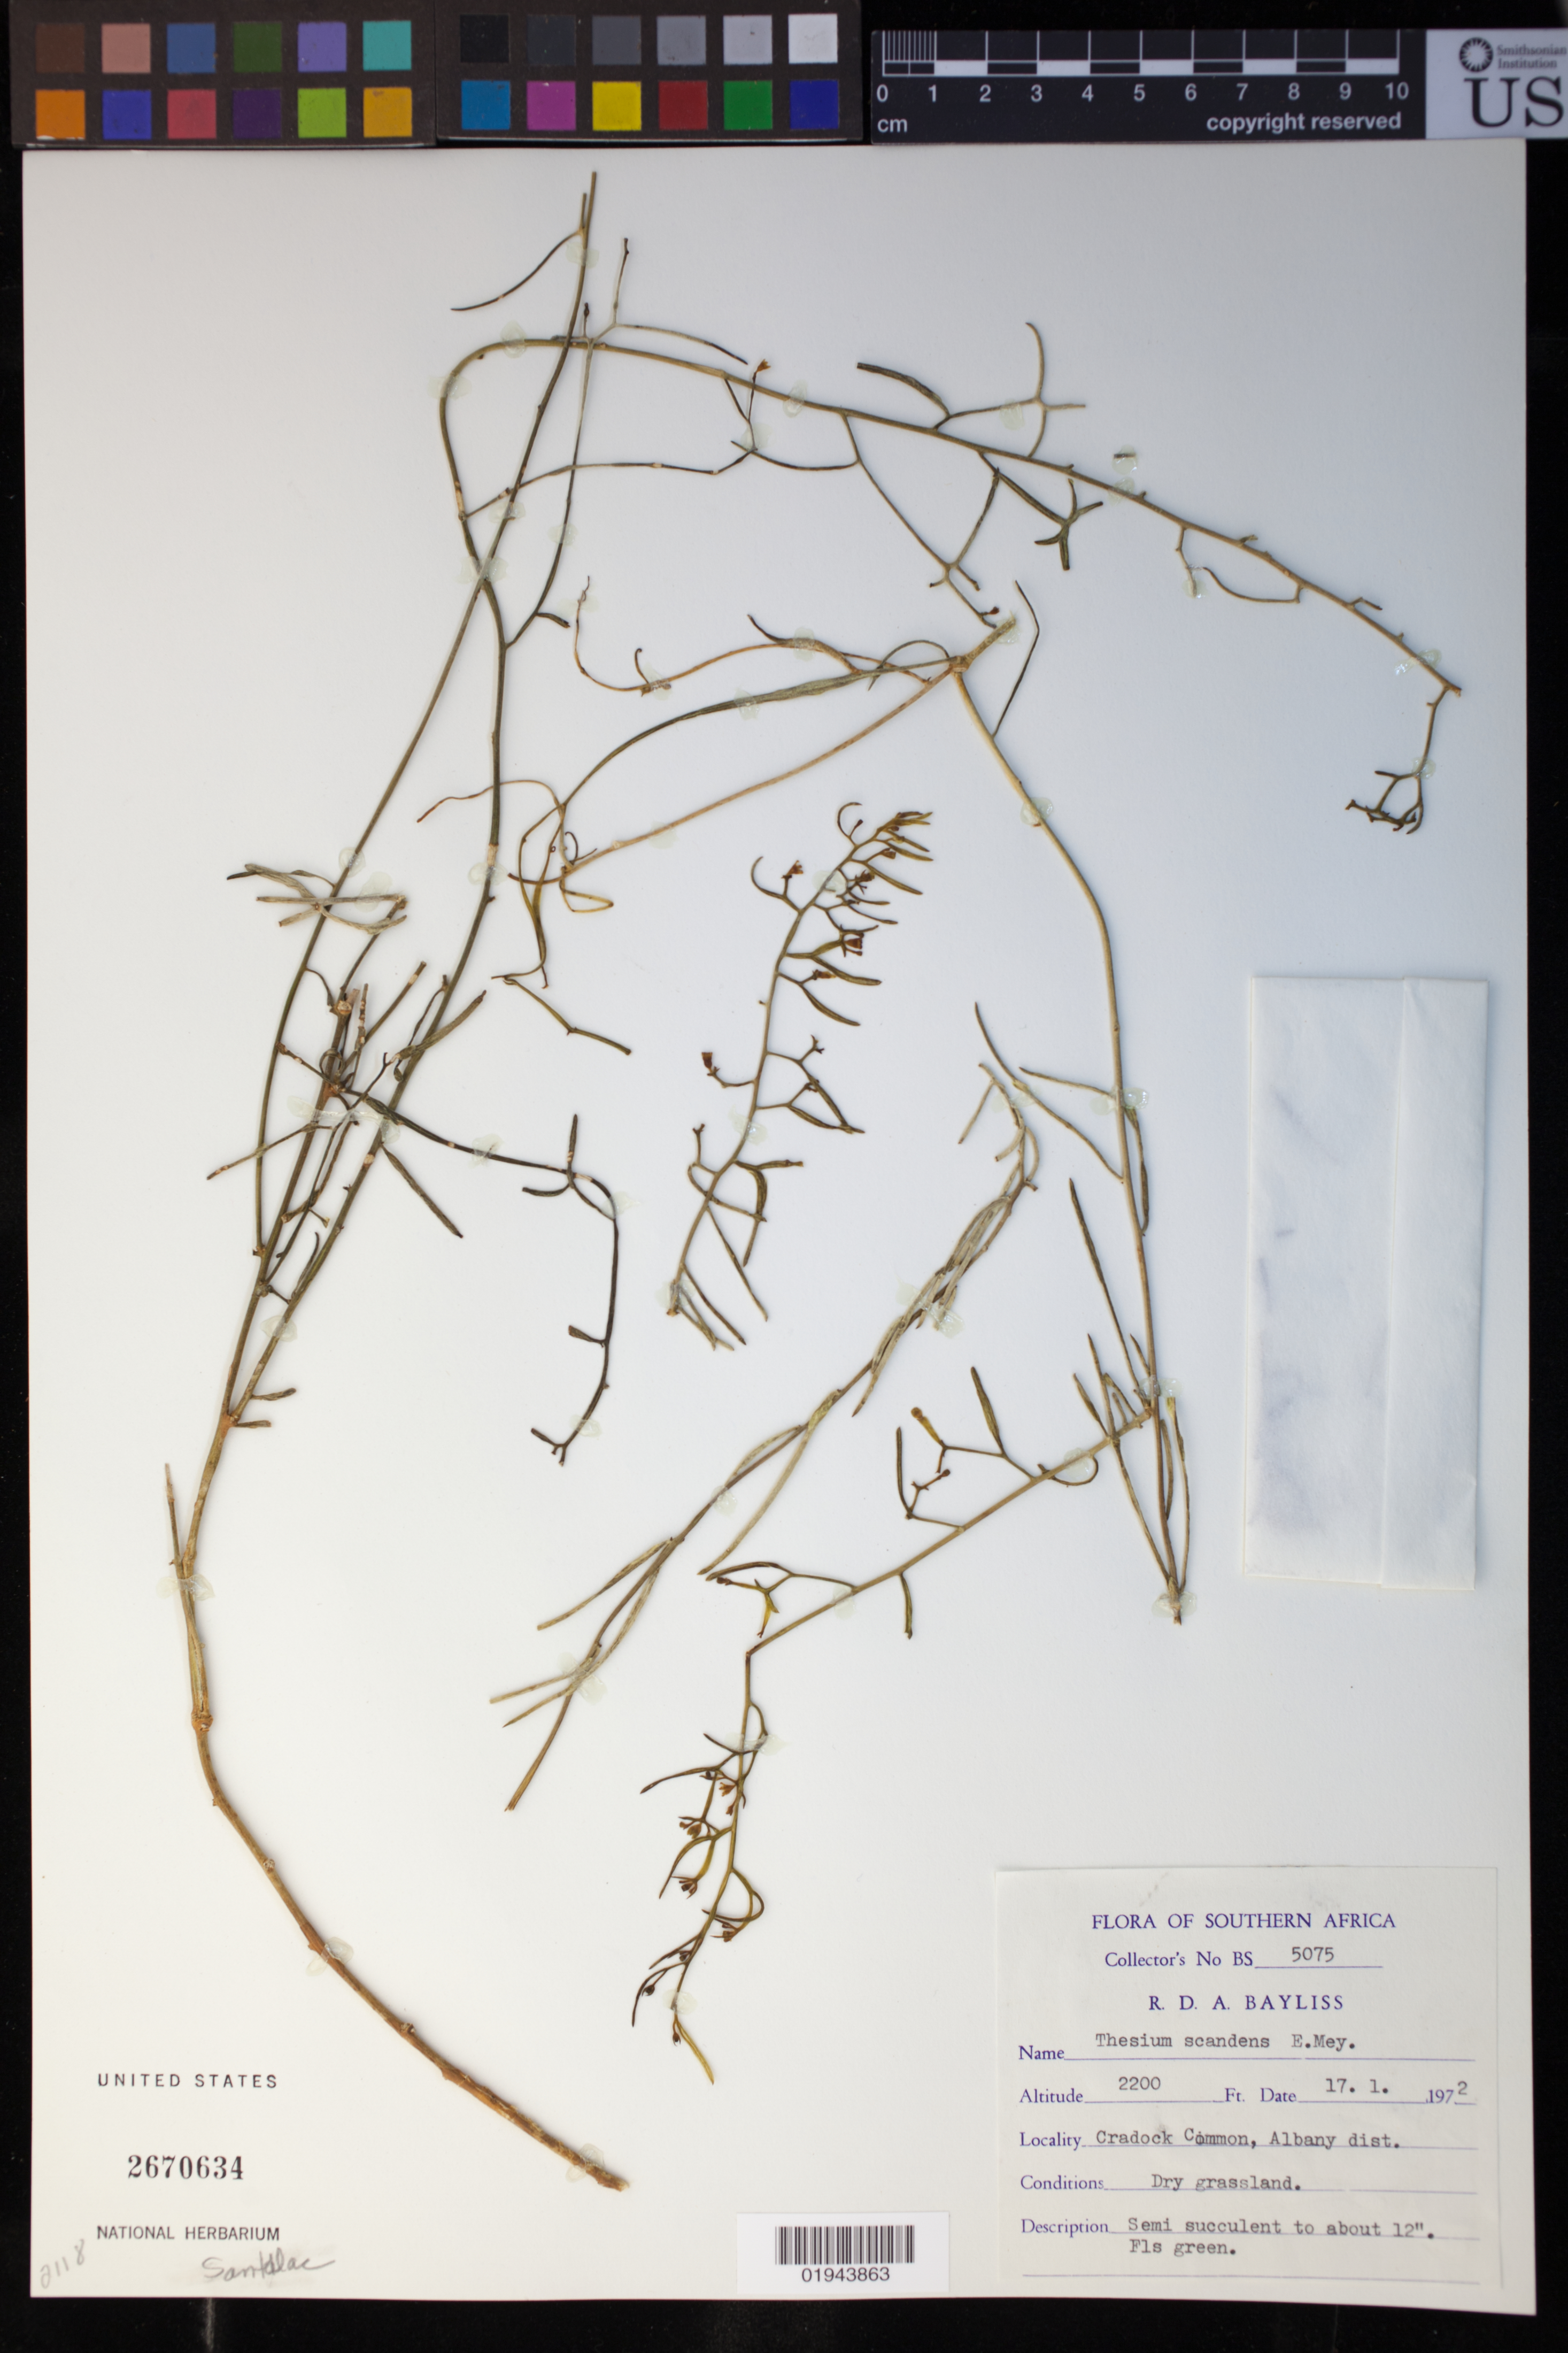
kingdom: Plantae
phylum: Tracheophyta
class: Magnoliopsida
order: Santalales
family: Thesiaceae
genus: Thesium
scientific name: Thesium scandens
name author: Sond.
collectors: R. Bayliss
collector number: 5075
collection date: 1972-01-17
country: South Africa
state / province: Eastern Cape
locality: Cradock Common, Albany dist.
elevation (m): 671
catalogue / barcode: US 2670634